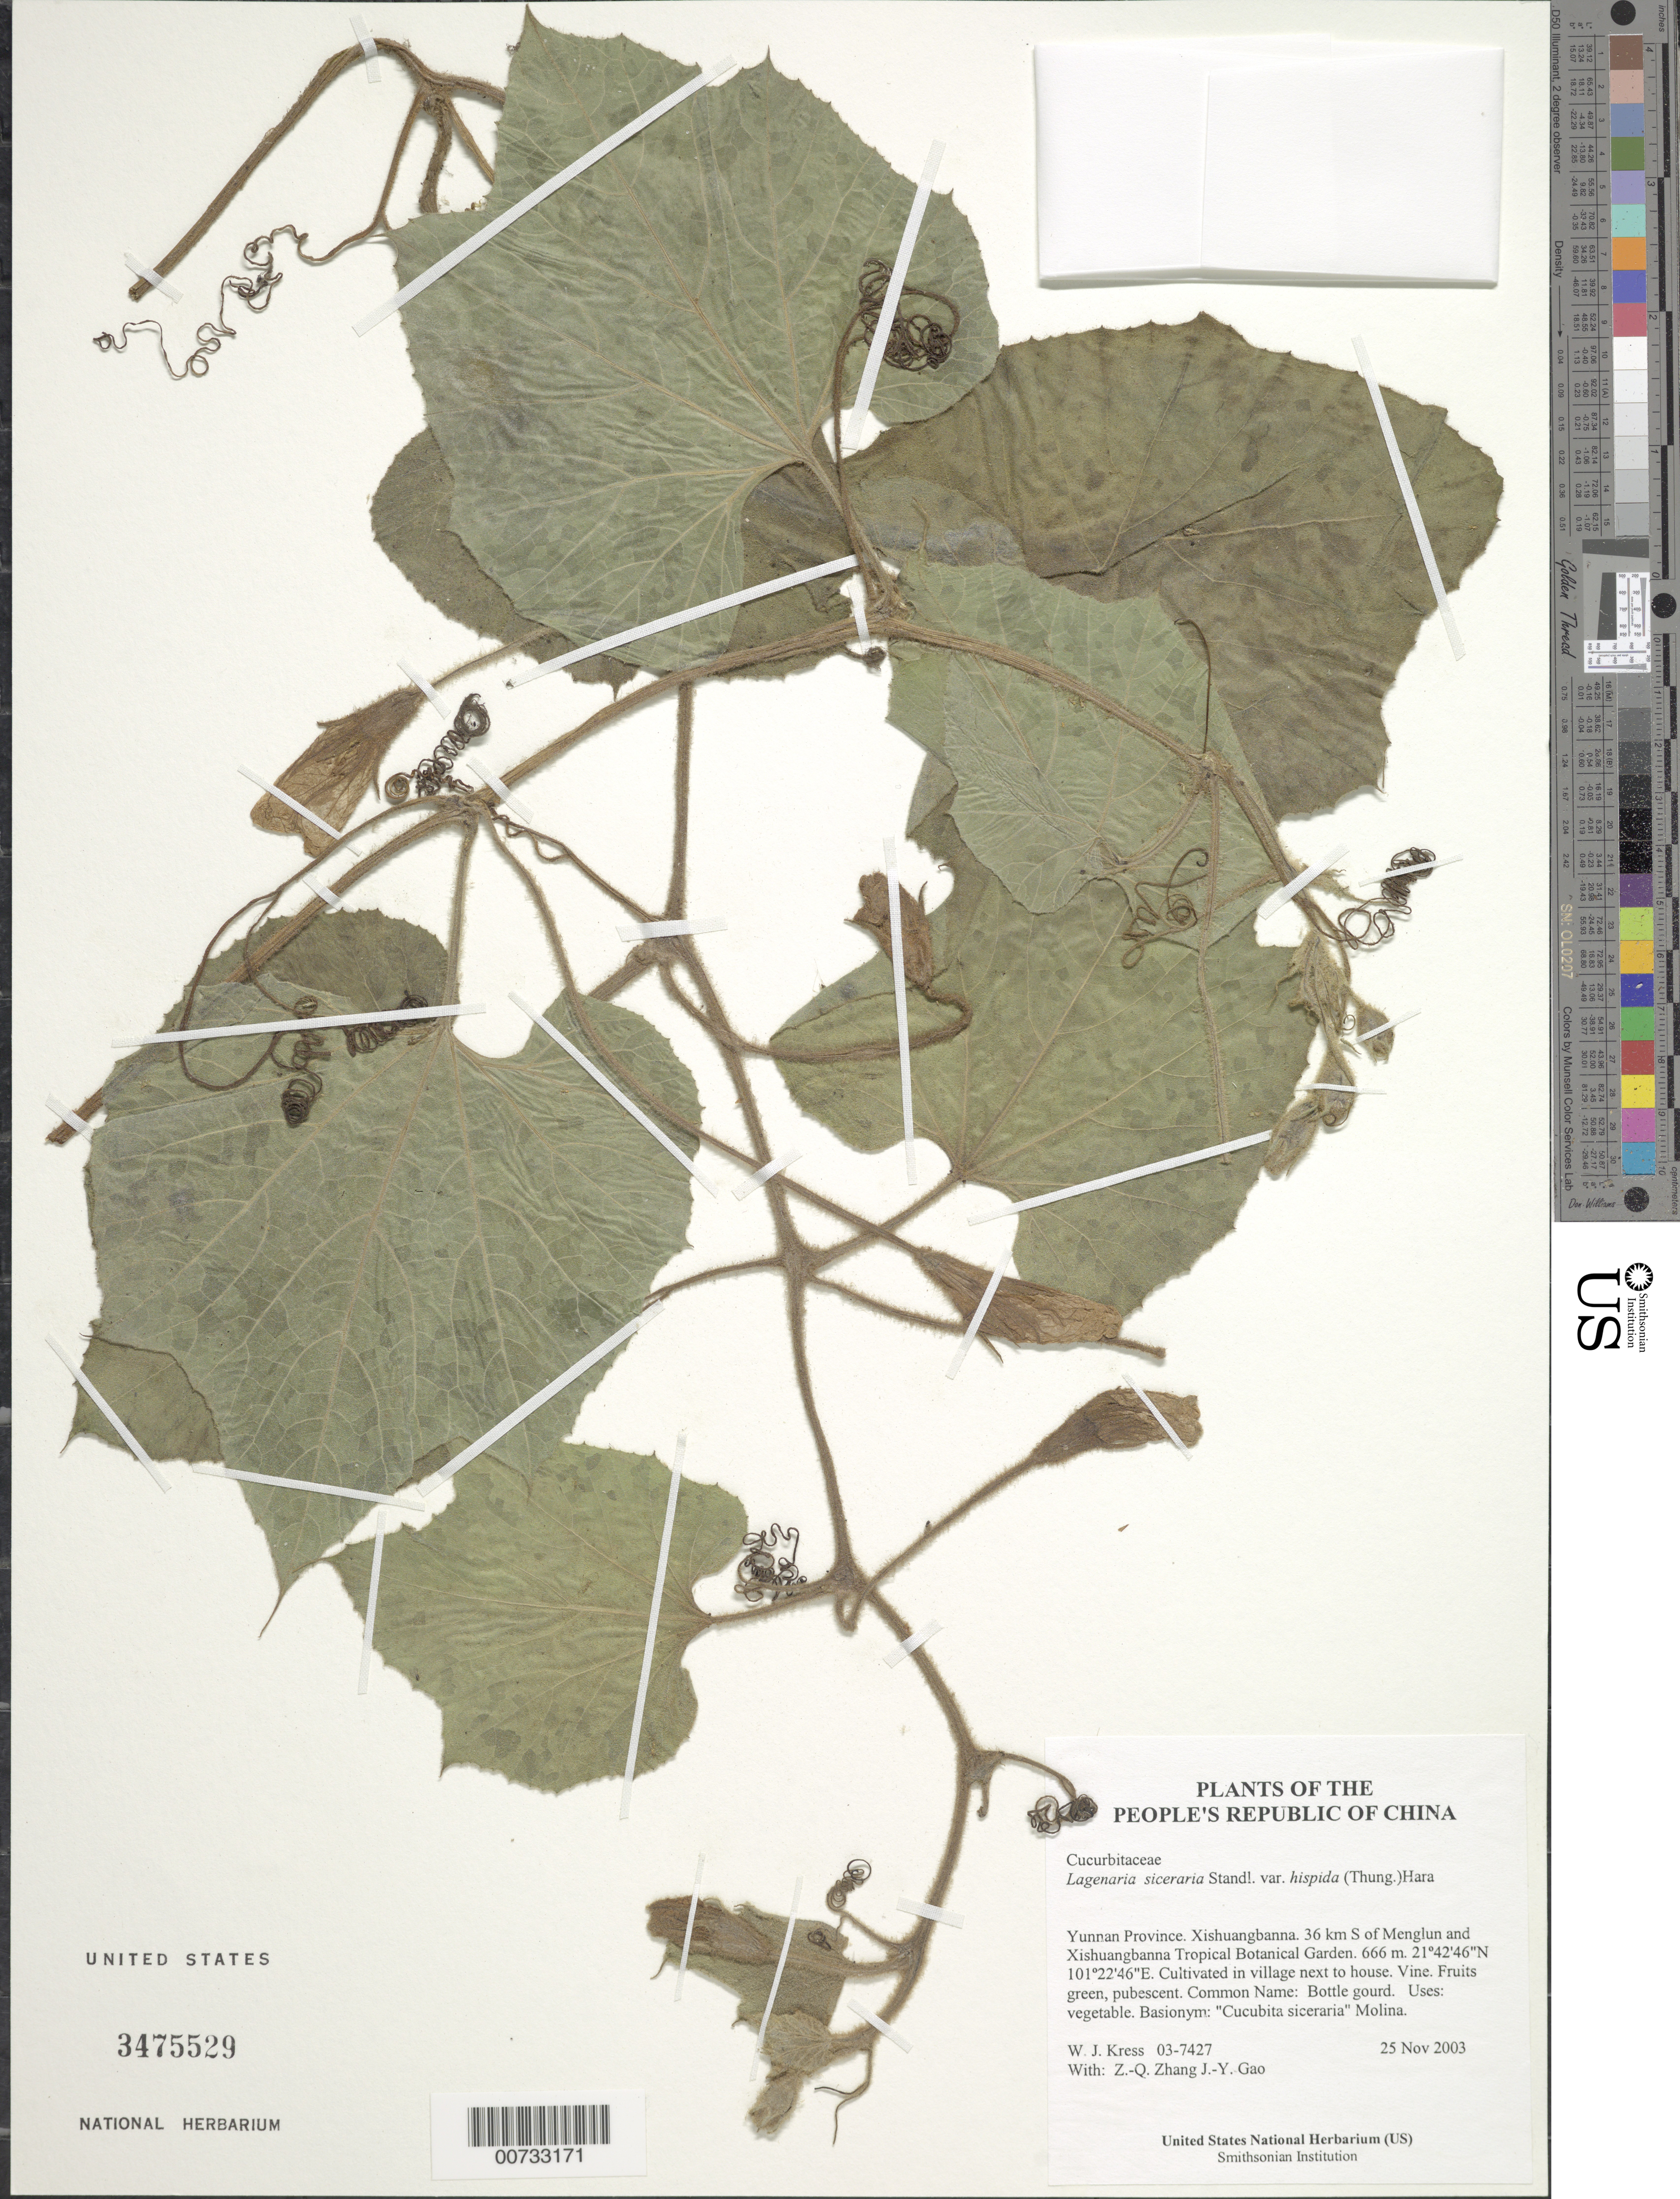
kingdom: Plantae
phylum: Tracheophyta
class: Magnoliopsida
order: Cucurbitales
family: Cucurbitaceae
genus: Lagenaria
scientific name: Lagenaria sp.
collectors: W. J. Kress, J.-Y. Gao & Z. Zhang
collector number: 03-7427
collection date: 2003-11-25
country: China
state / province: Yunnan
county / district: Xishuangbanna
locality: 36 km S of Menglun and Xishuangbanna Tropical Botanical Garden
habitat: Cultivated in village next to house.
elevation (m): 666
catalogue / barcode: US 3475529